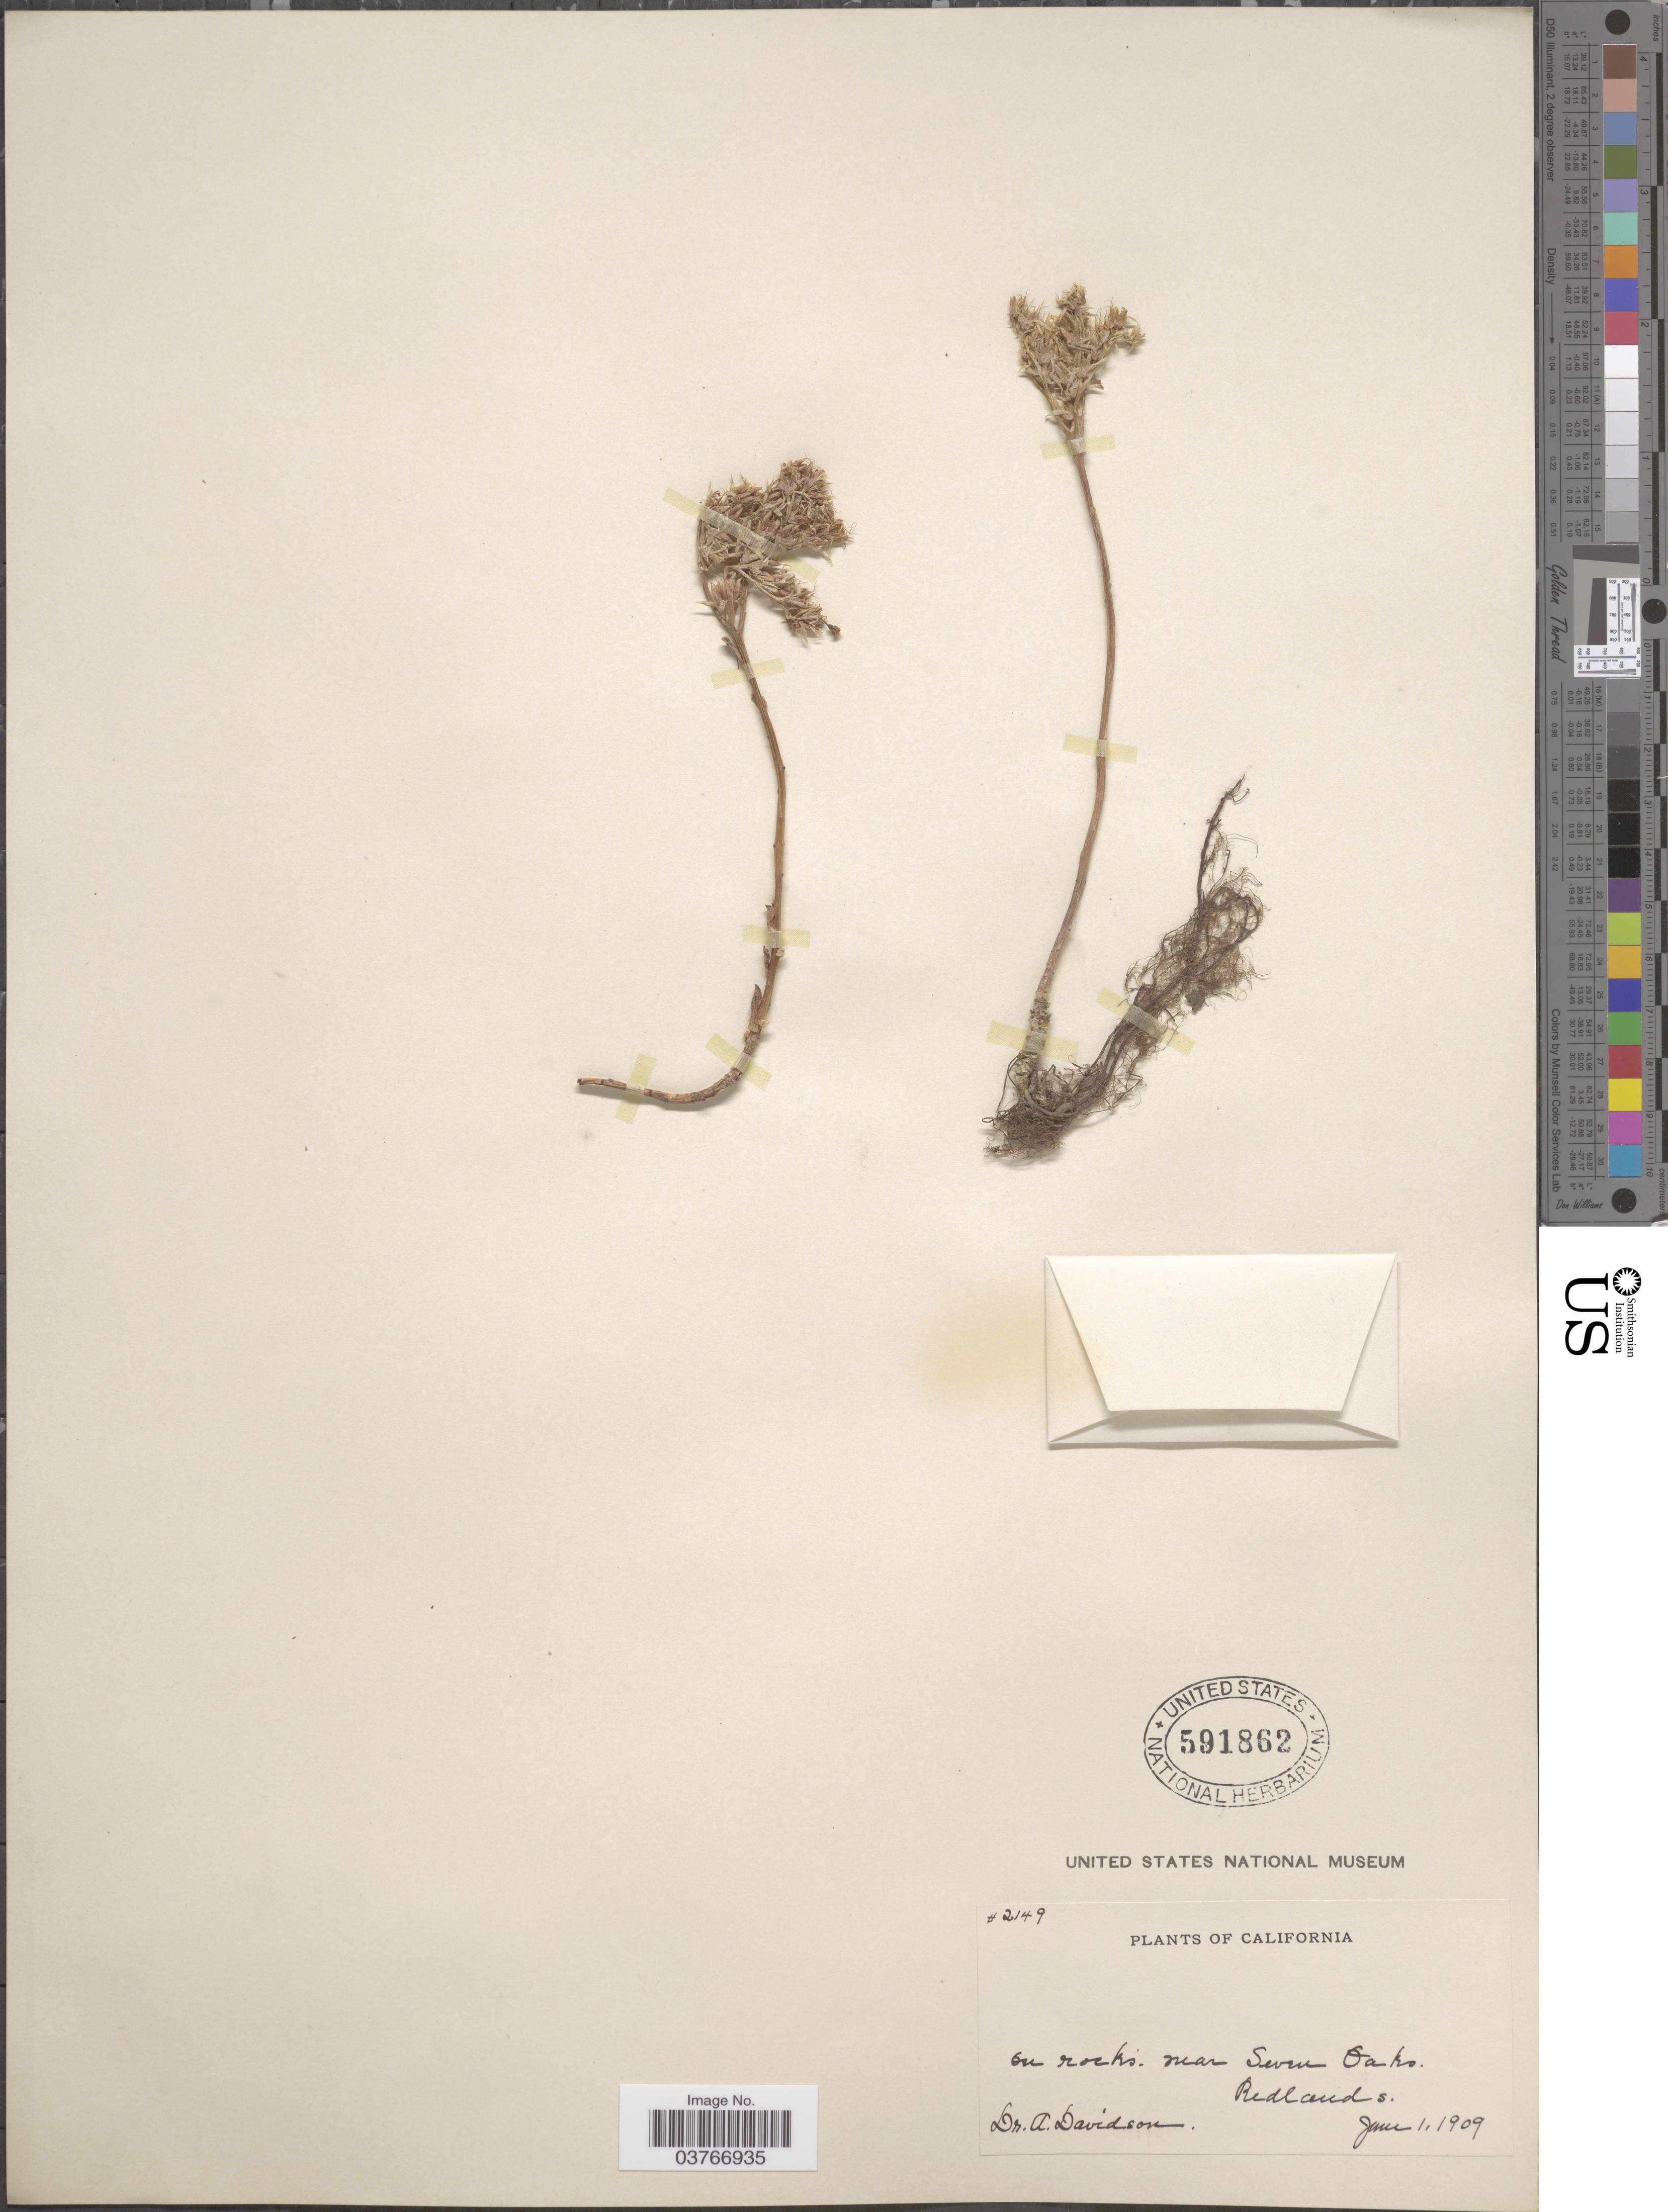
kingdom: Plantae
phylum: Tracheophyta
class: Magnoliopsida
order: Saxifragales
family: Crassulaceae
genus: Sedum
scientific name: Sedum sp.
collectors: A. Davidson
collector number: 2149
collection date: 1909-06-01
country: United States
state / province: California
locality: Near Seven Oaks, Redlands.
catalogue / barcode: US 591862